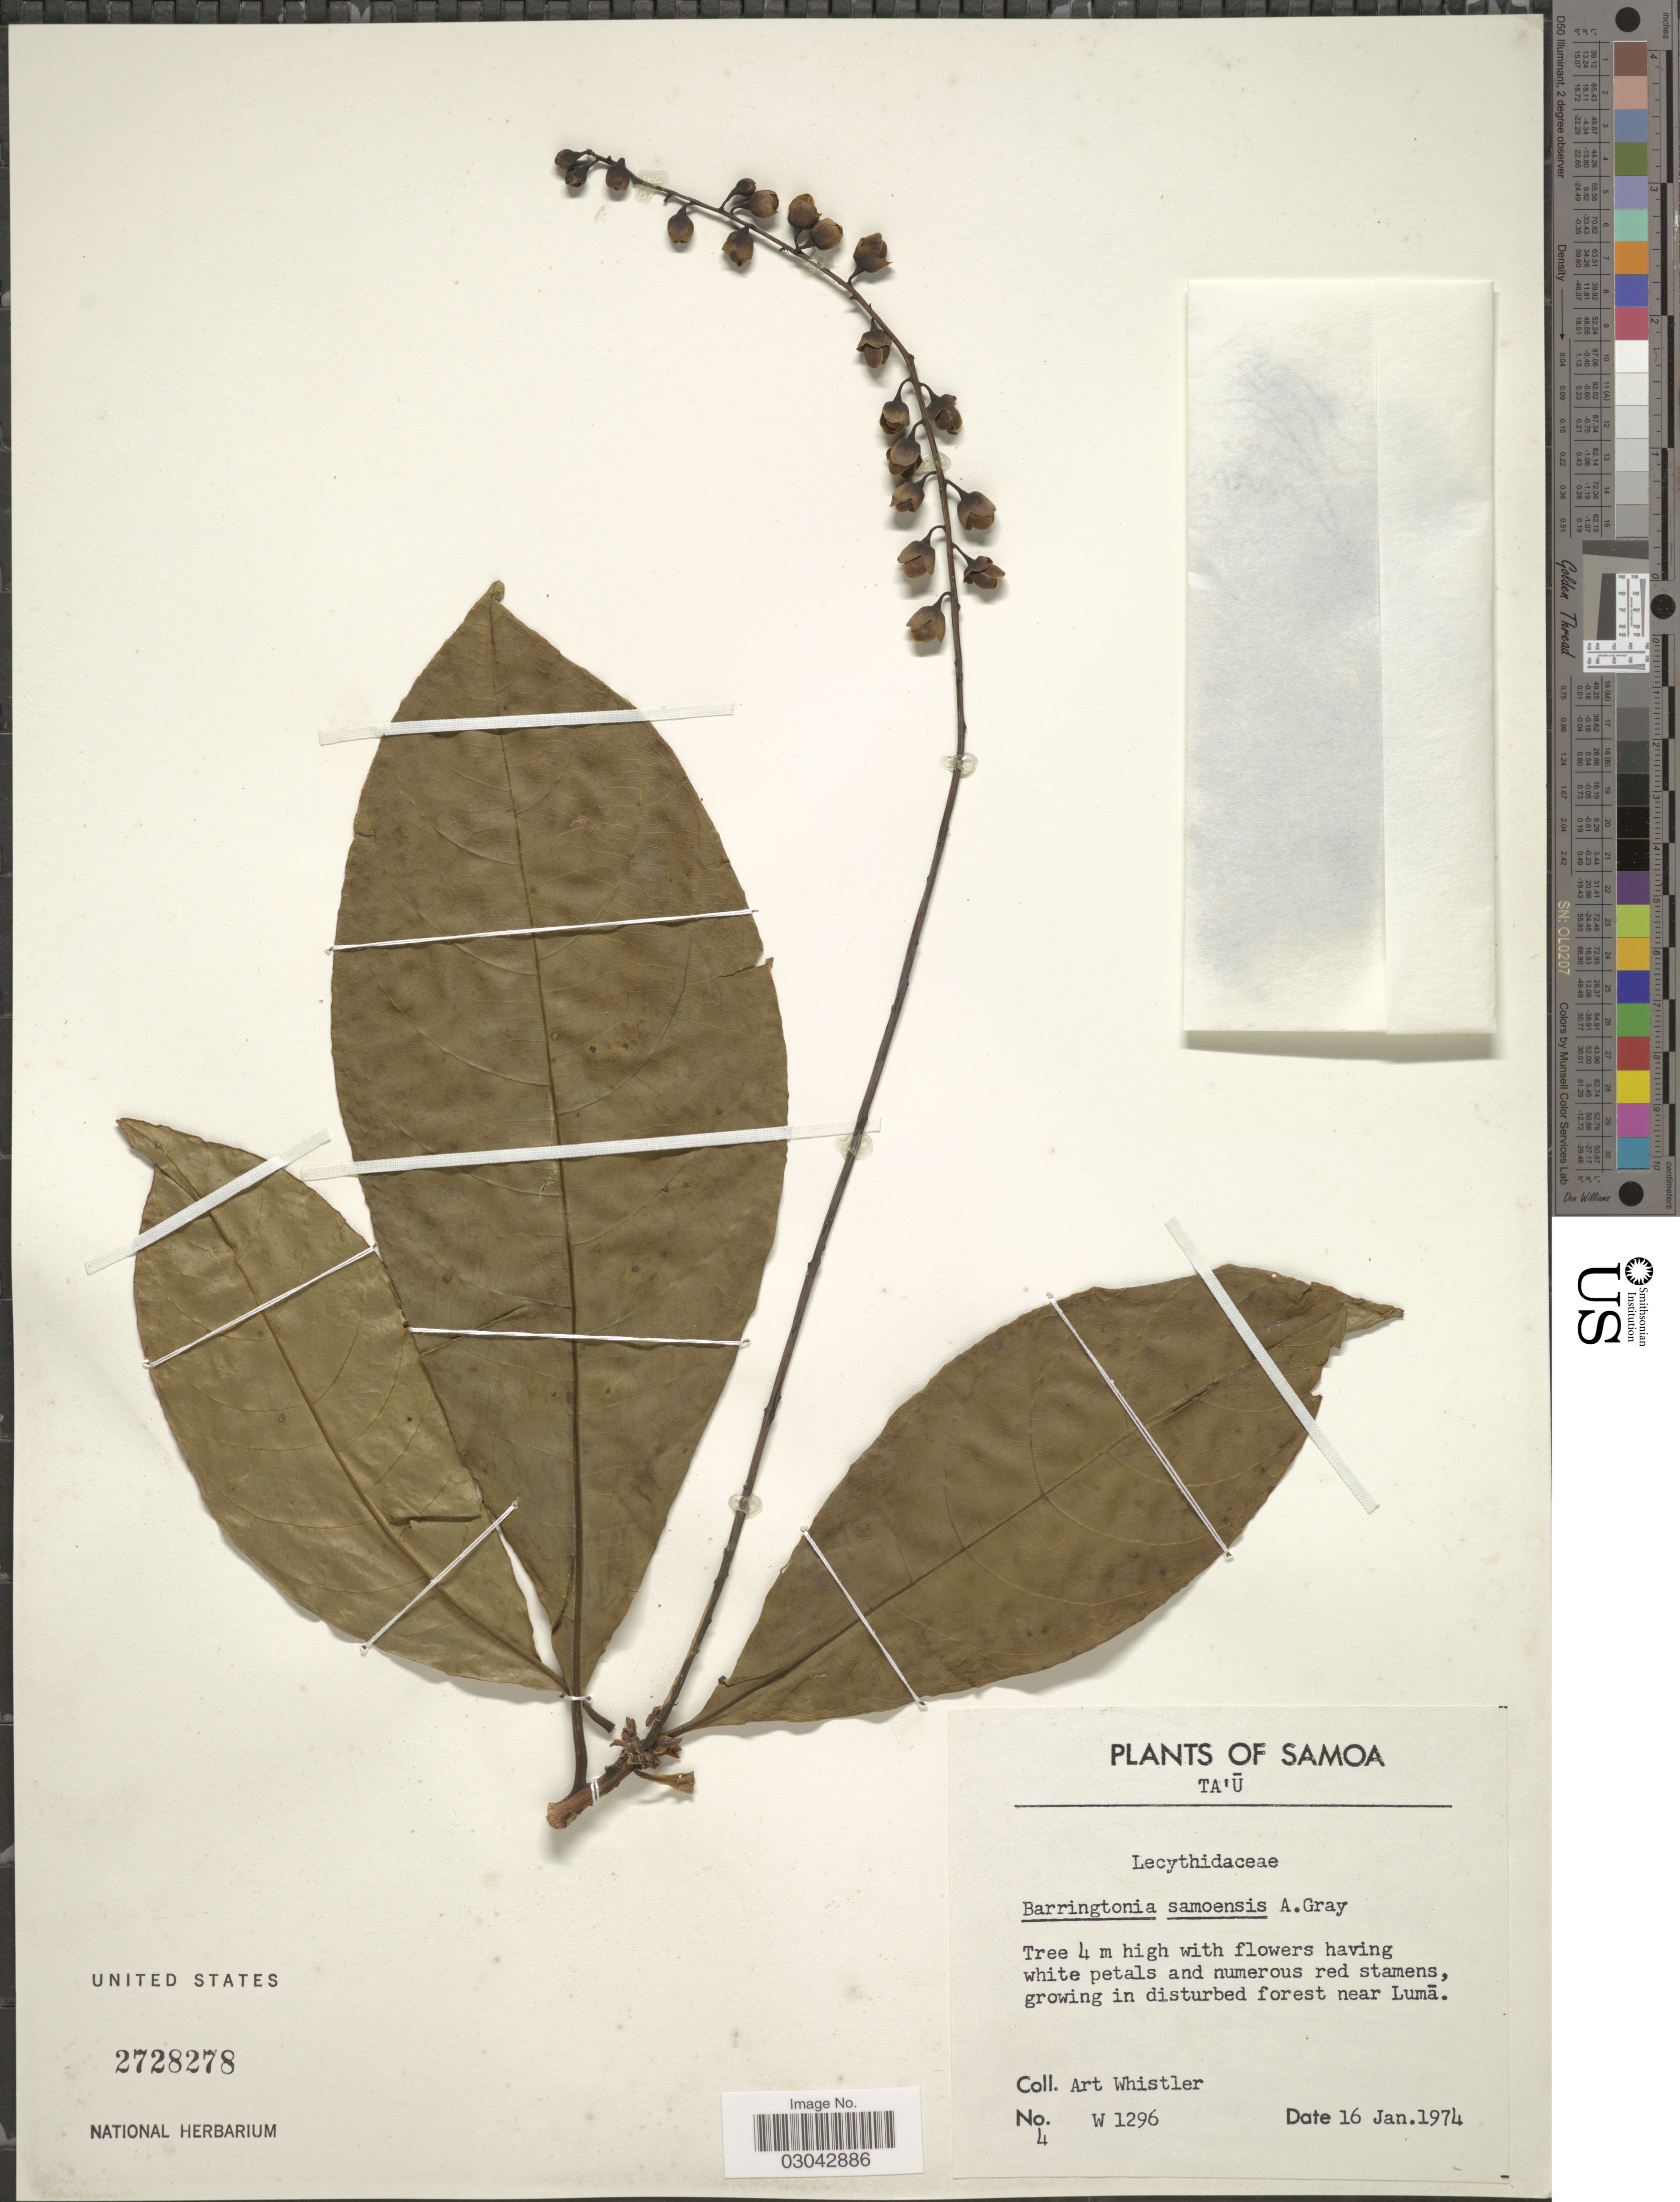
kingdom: Plantae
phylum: Tracheophyta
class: Magnoliopsida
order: Ericales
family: Lecythidaceae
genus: Barringtonia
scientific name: Barringtonia samoensis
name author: A. Gray in Wilkes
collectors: A. Whistler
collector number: W1296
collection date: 1974-01-16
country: American Samoa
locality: Samoa, Ta'U, growing in disturbed forest near Luma.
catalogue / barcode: US 2728278